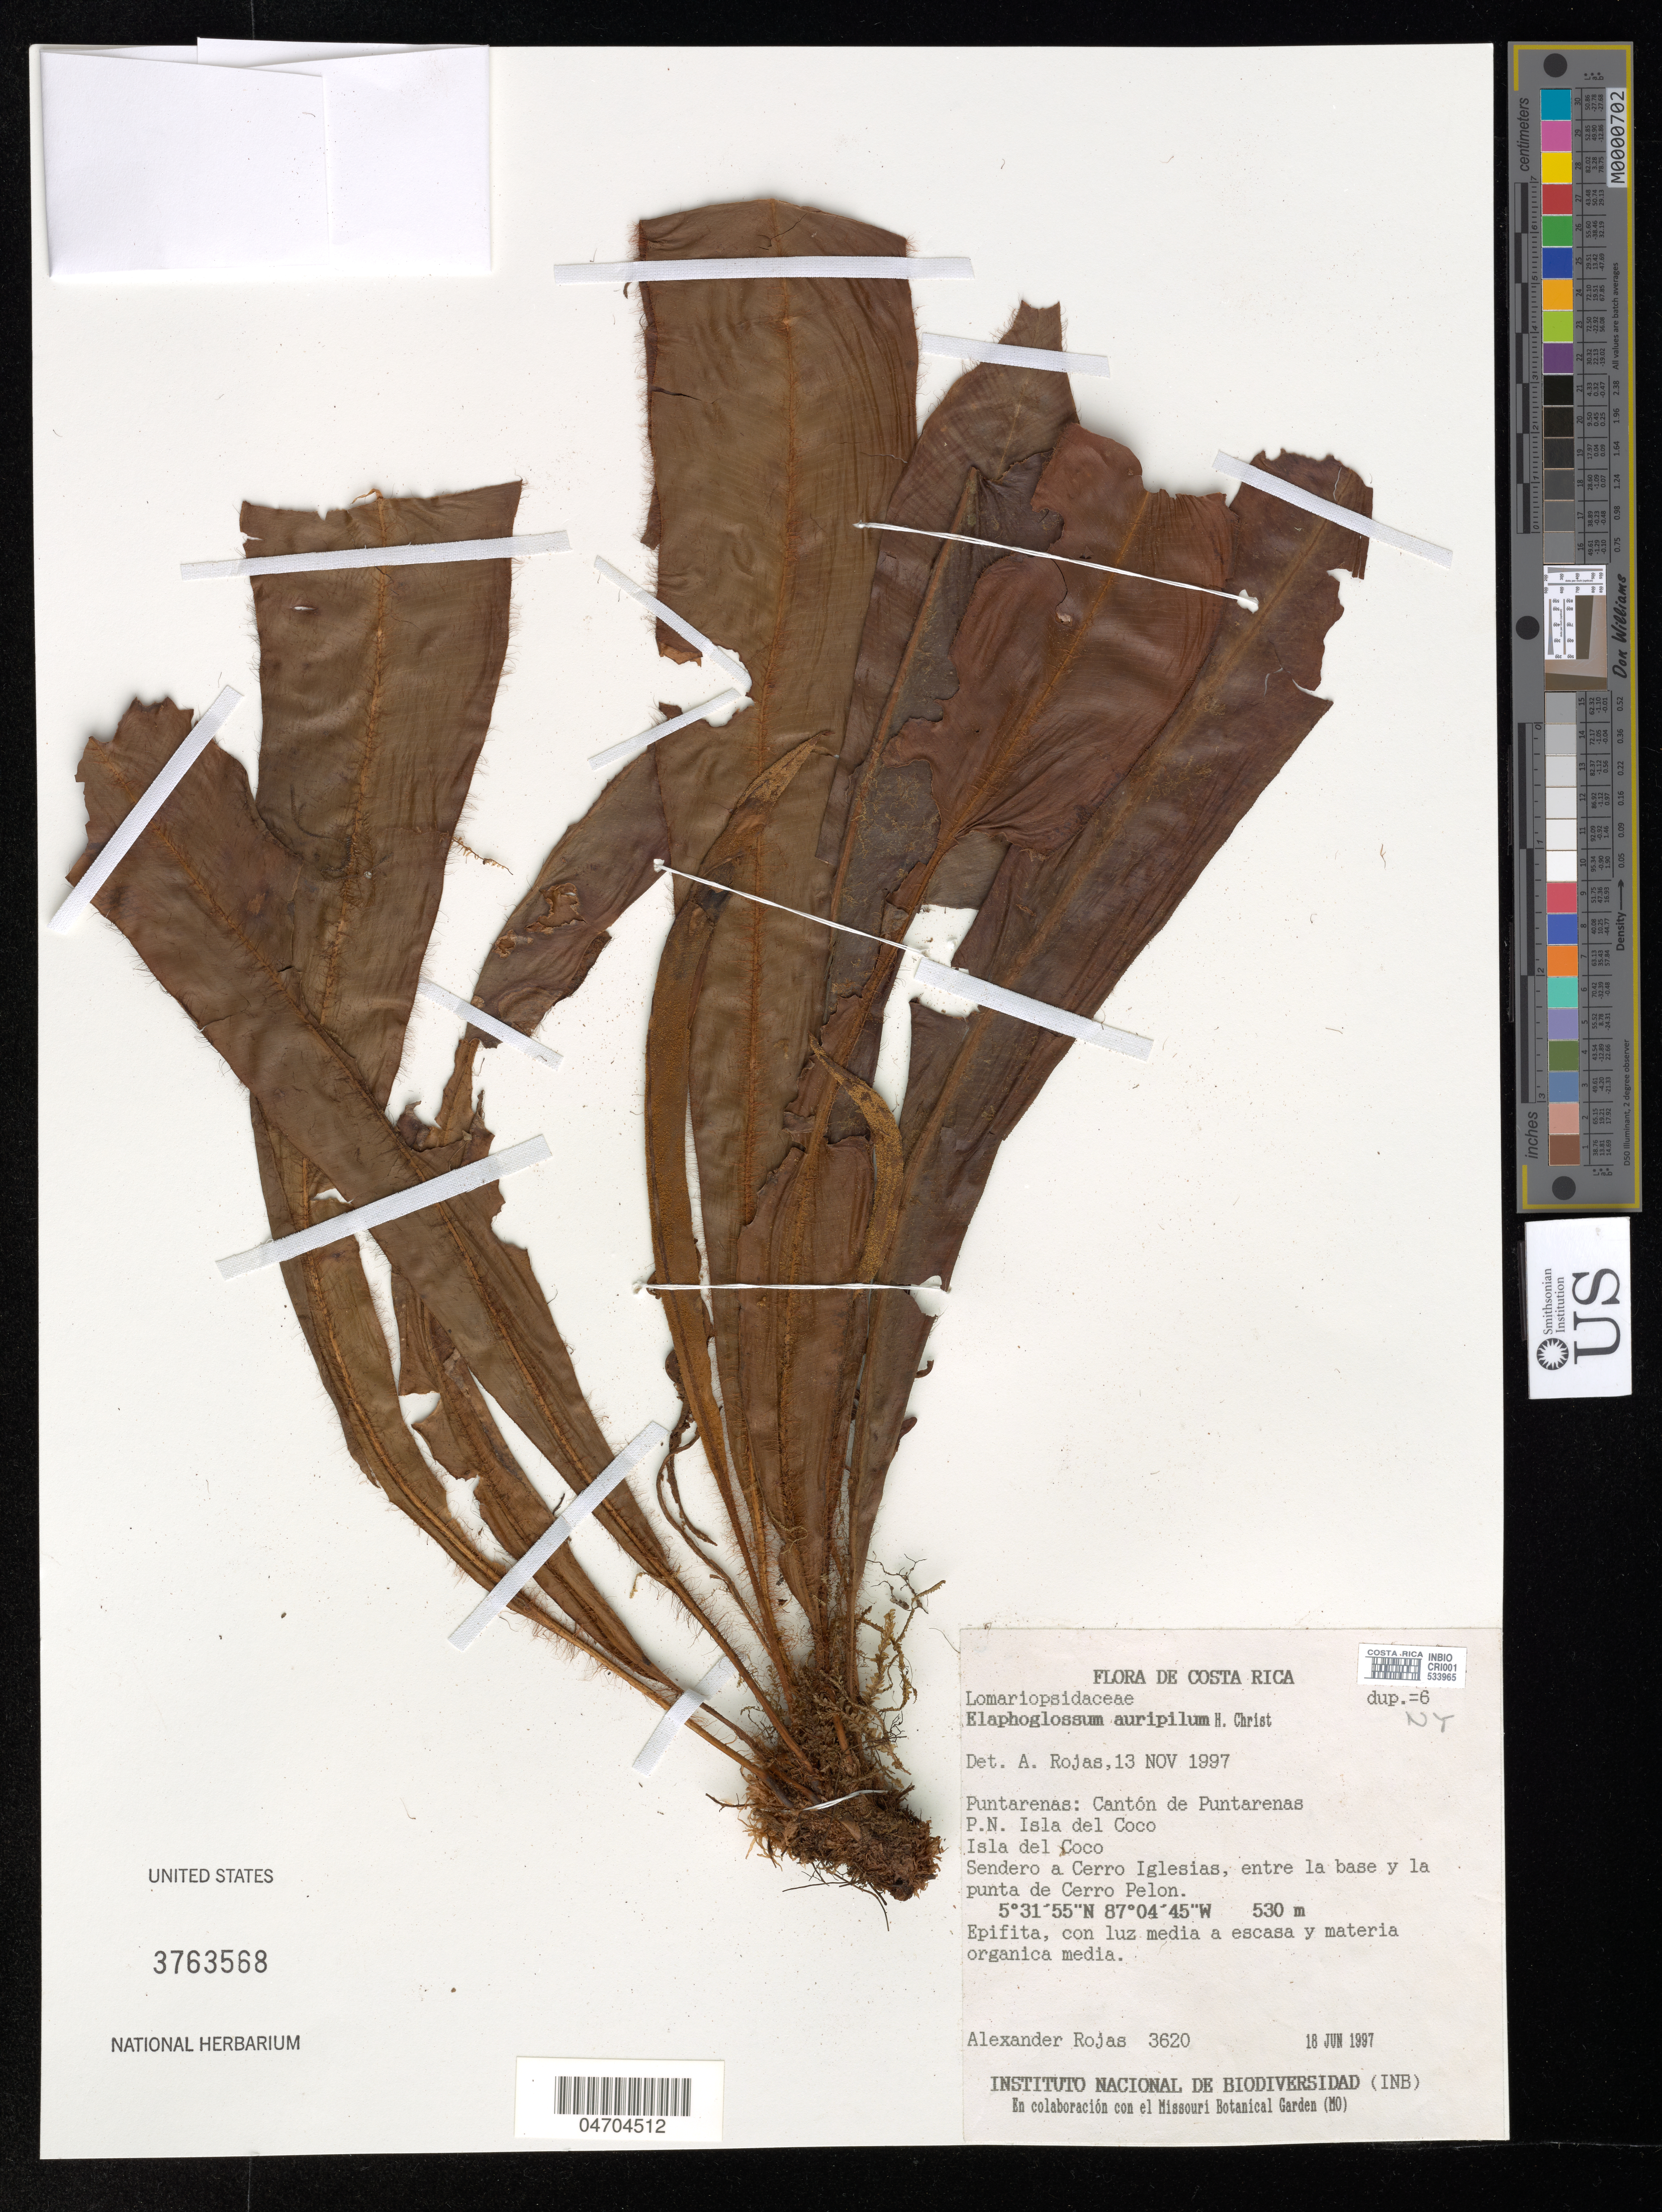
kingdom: Plantae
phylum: Tracheophyta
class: Polypodiopsida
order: Polypodiales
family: Dryopteridaceae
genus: Elaphoglossum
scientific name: Elaphoglossum auripilum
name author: Christ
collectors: A. Rojas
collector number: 3620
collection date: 1997-06-18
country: Costa Rica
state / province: Puntarenas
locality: Cantón de Puntarenas. P. N. Isla del Coco. Isla del Coco. Sendero a Cerro Iglesias, entre la base y la punta de Cerro Pelon.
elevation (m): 530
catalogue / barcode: US 3763568